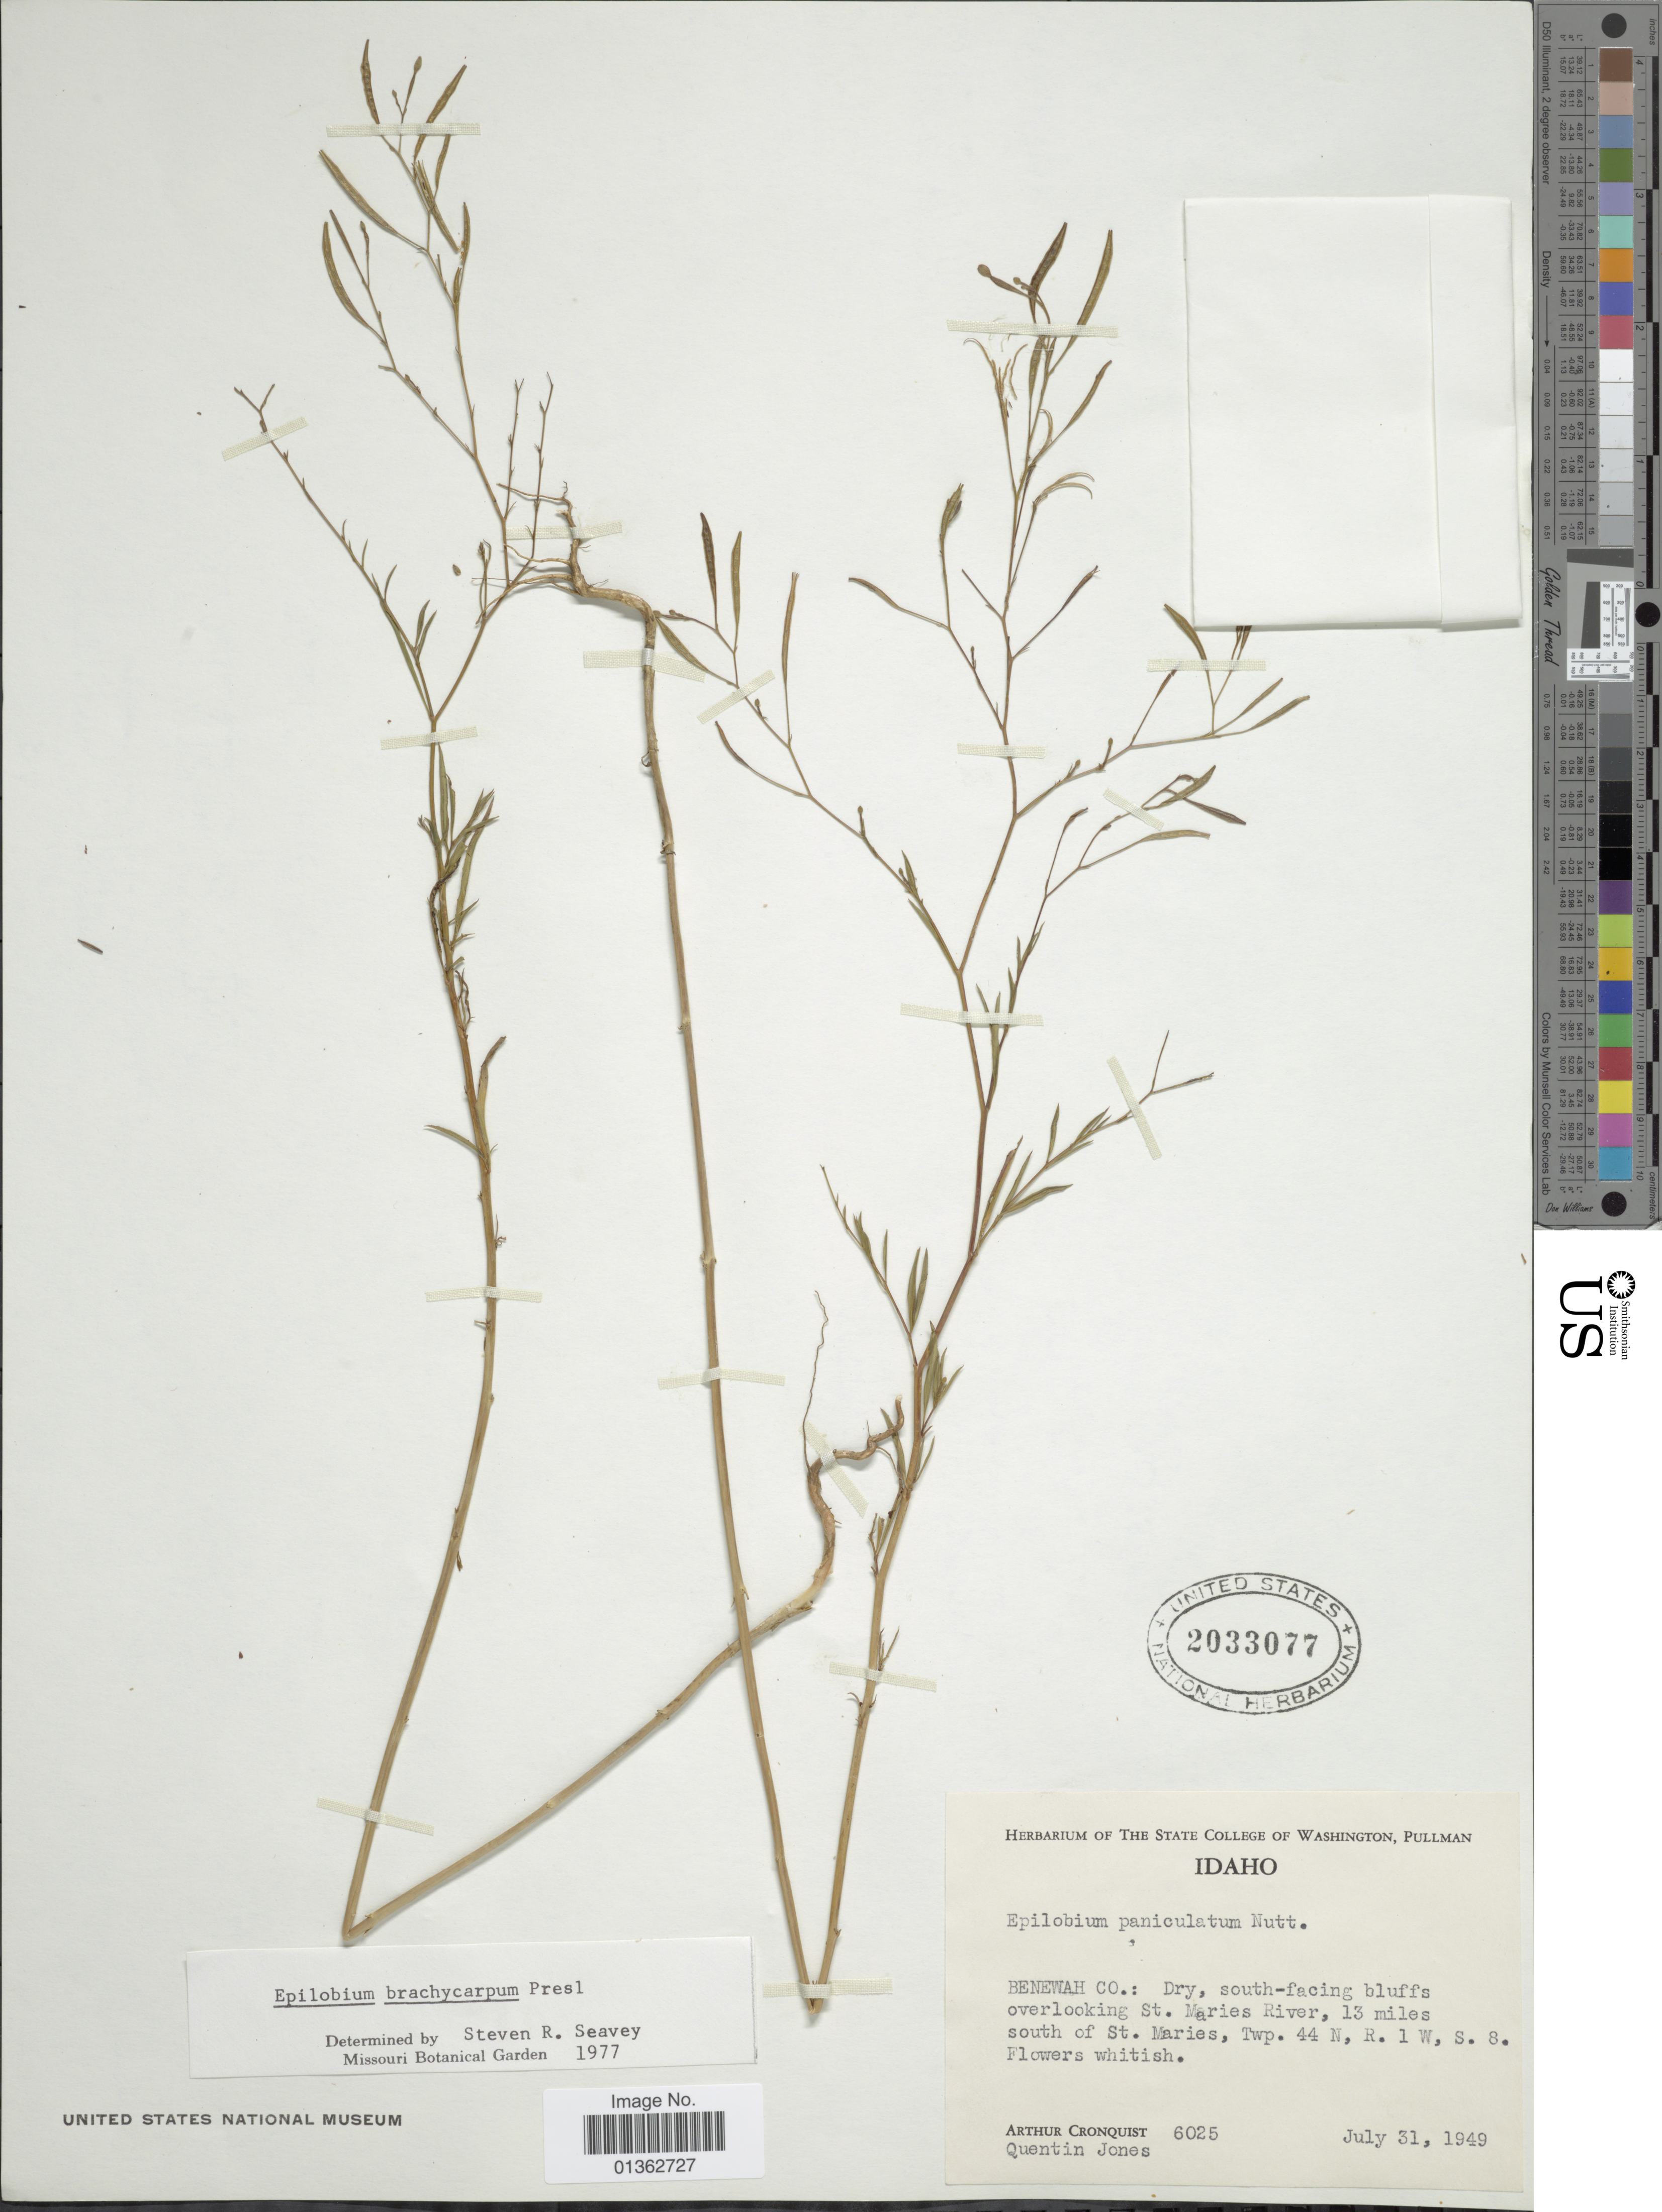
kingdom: Plantae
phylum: Tracheophyta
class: Magnoliopsida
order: Myrtales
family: Onagraceae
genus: Epilobium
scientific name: Epilobium brachycarpum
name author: C. Presl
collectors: A. J. Cronquist & Q. Jones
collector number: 6025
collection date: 1949-07-31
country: United States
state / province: Idaho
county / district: Benewah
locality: Benewah Co.: Dry, south-facing bluffs overlooking St. Maries River, 13 miles south of St. Maries, Twp. 44 N, R. 1 W, S. 8.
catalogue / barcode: US 2033077